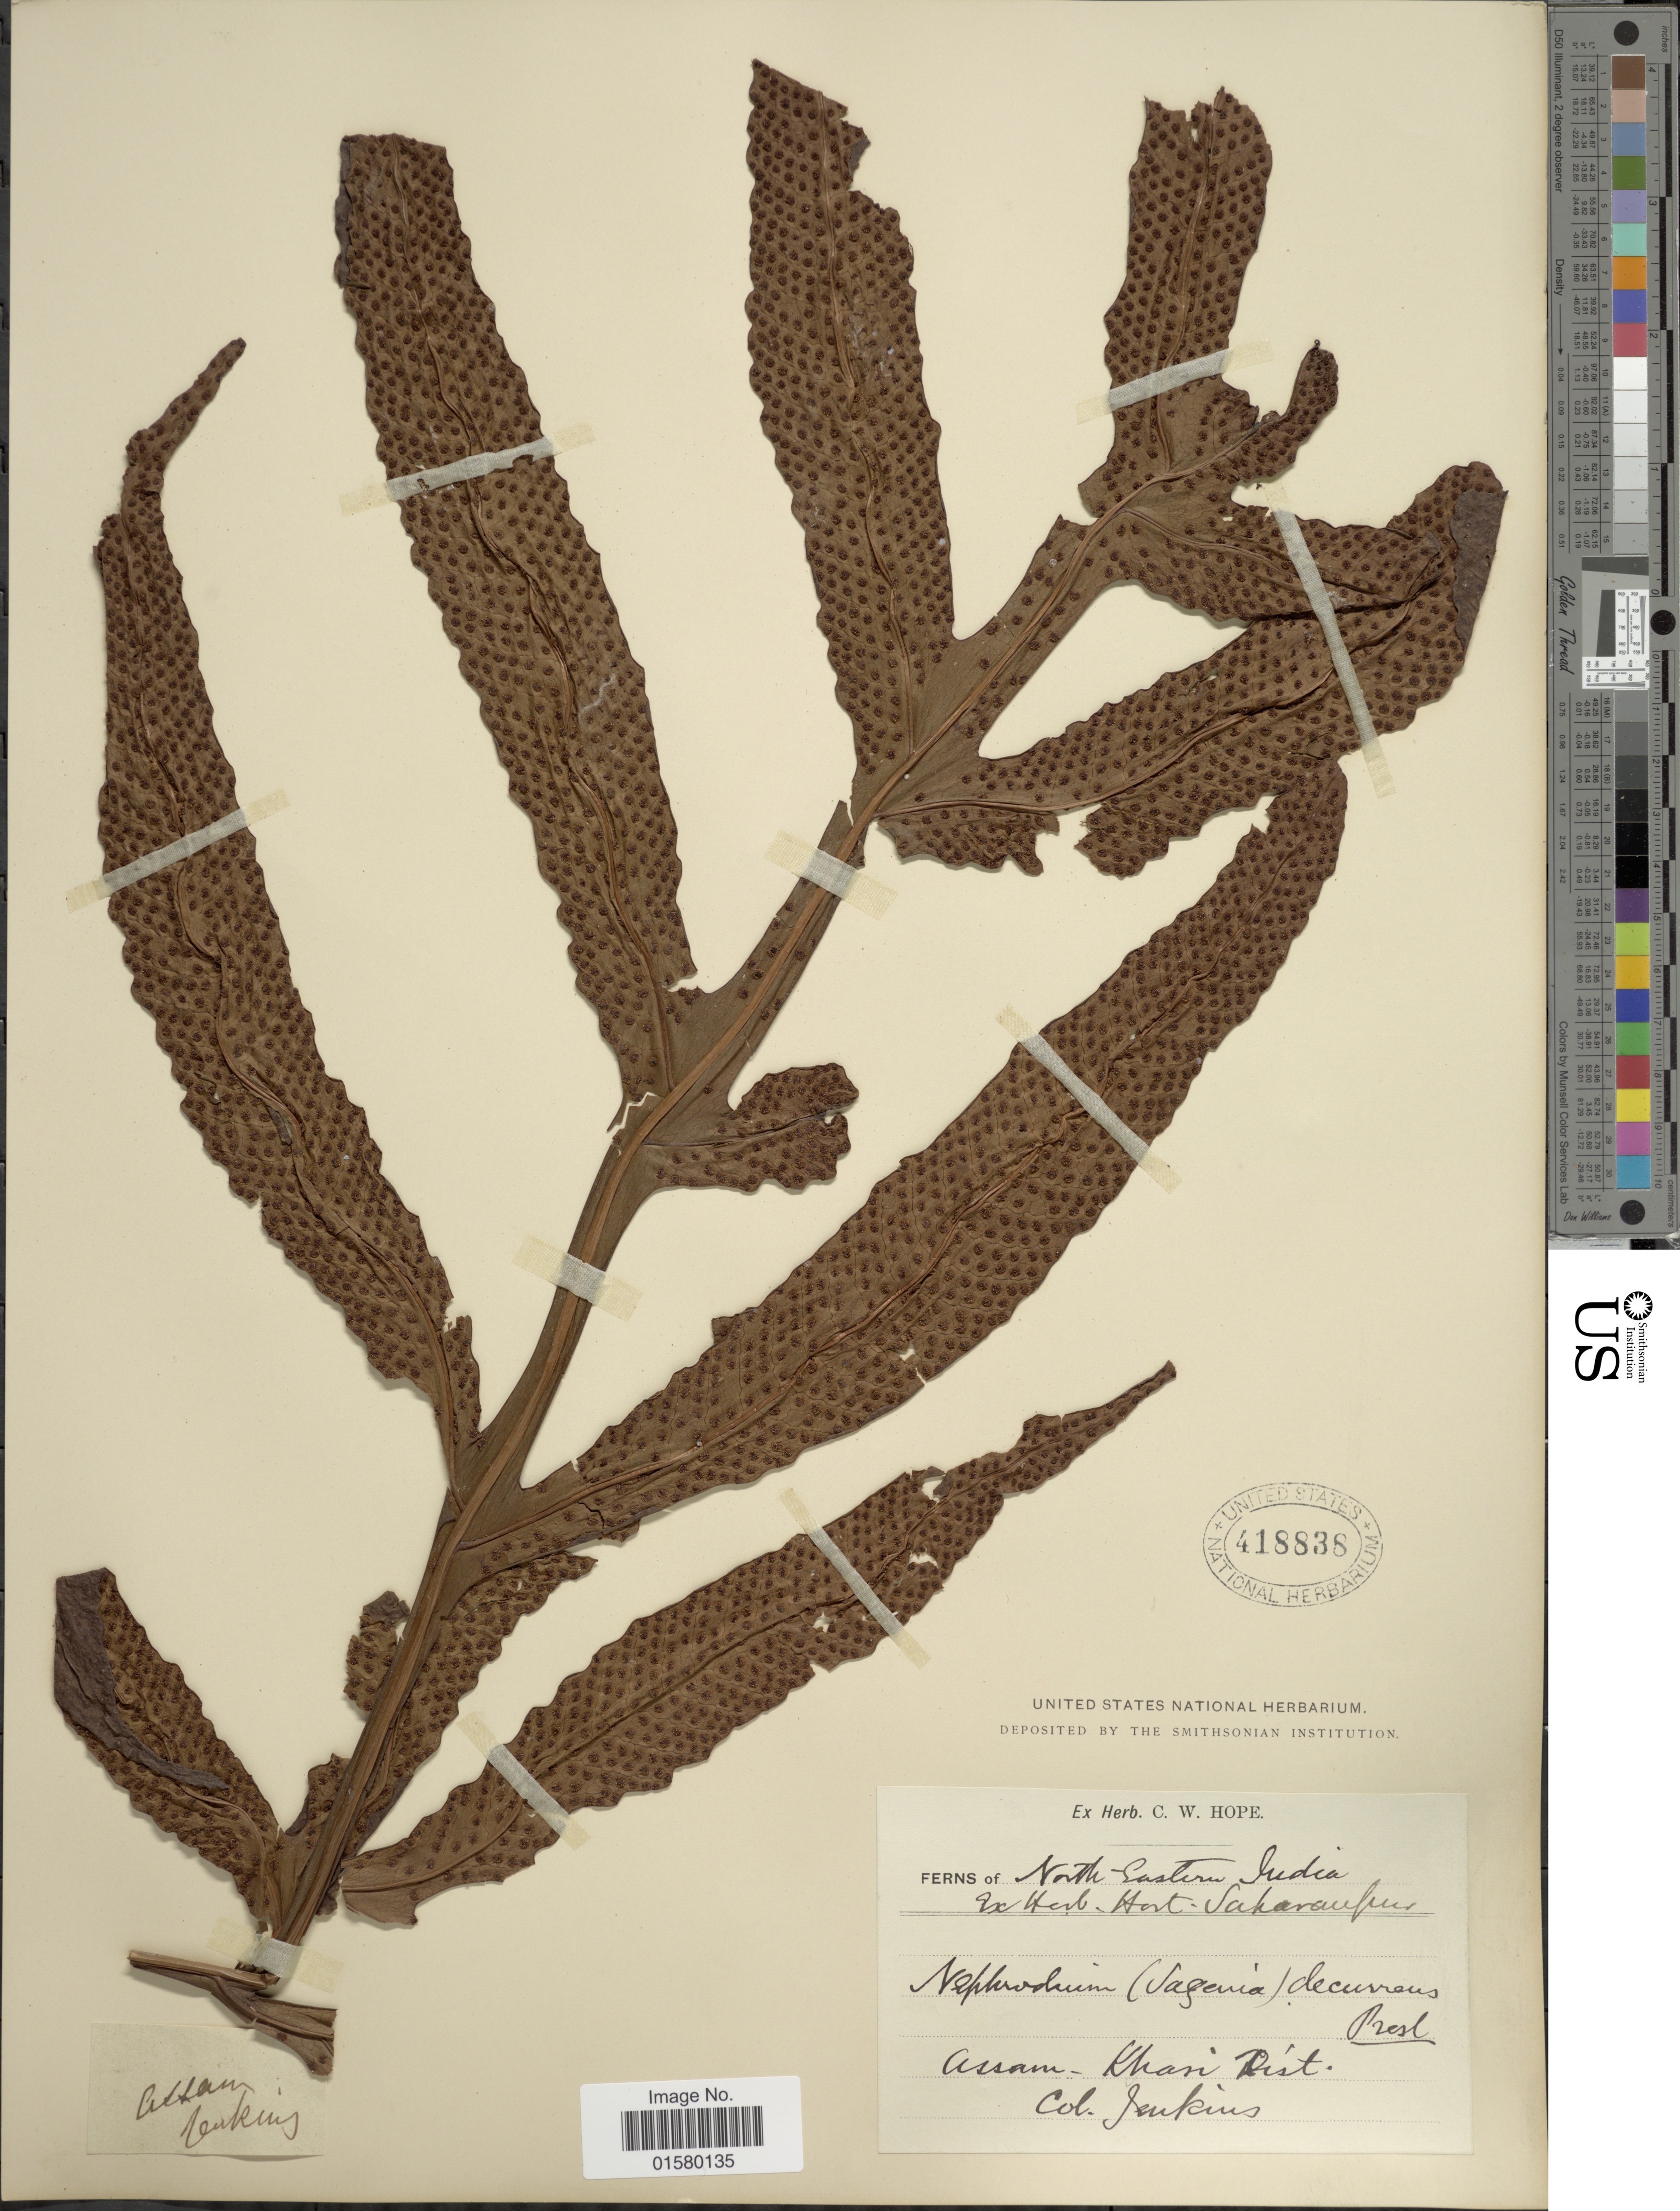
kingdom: Plantae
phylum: Tracheophyta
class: Polypodiopsida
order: Polypodiales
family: Tectariaceae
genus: Tectaria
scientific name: Tectaria decurrens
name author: (Presel.) Copel. in Elmer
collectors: -. Jenkins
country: India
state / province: Meghalaya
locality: Assam-Khasi Dist.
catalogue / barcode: US 418838